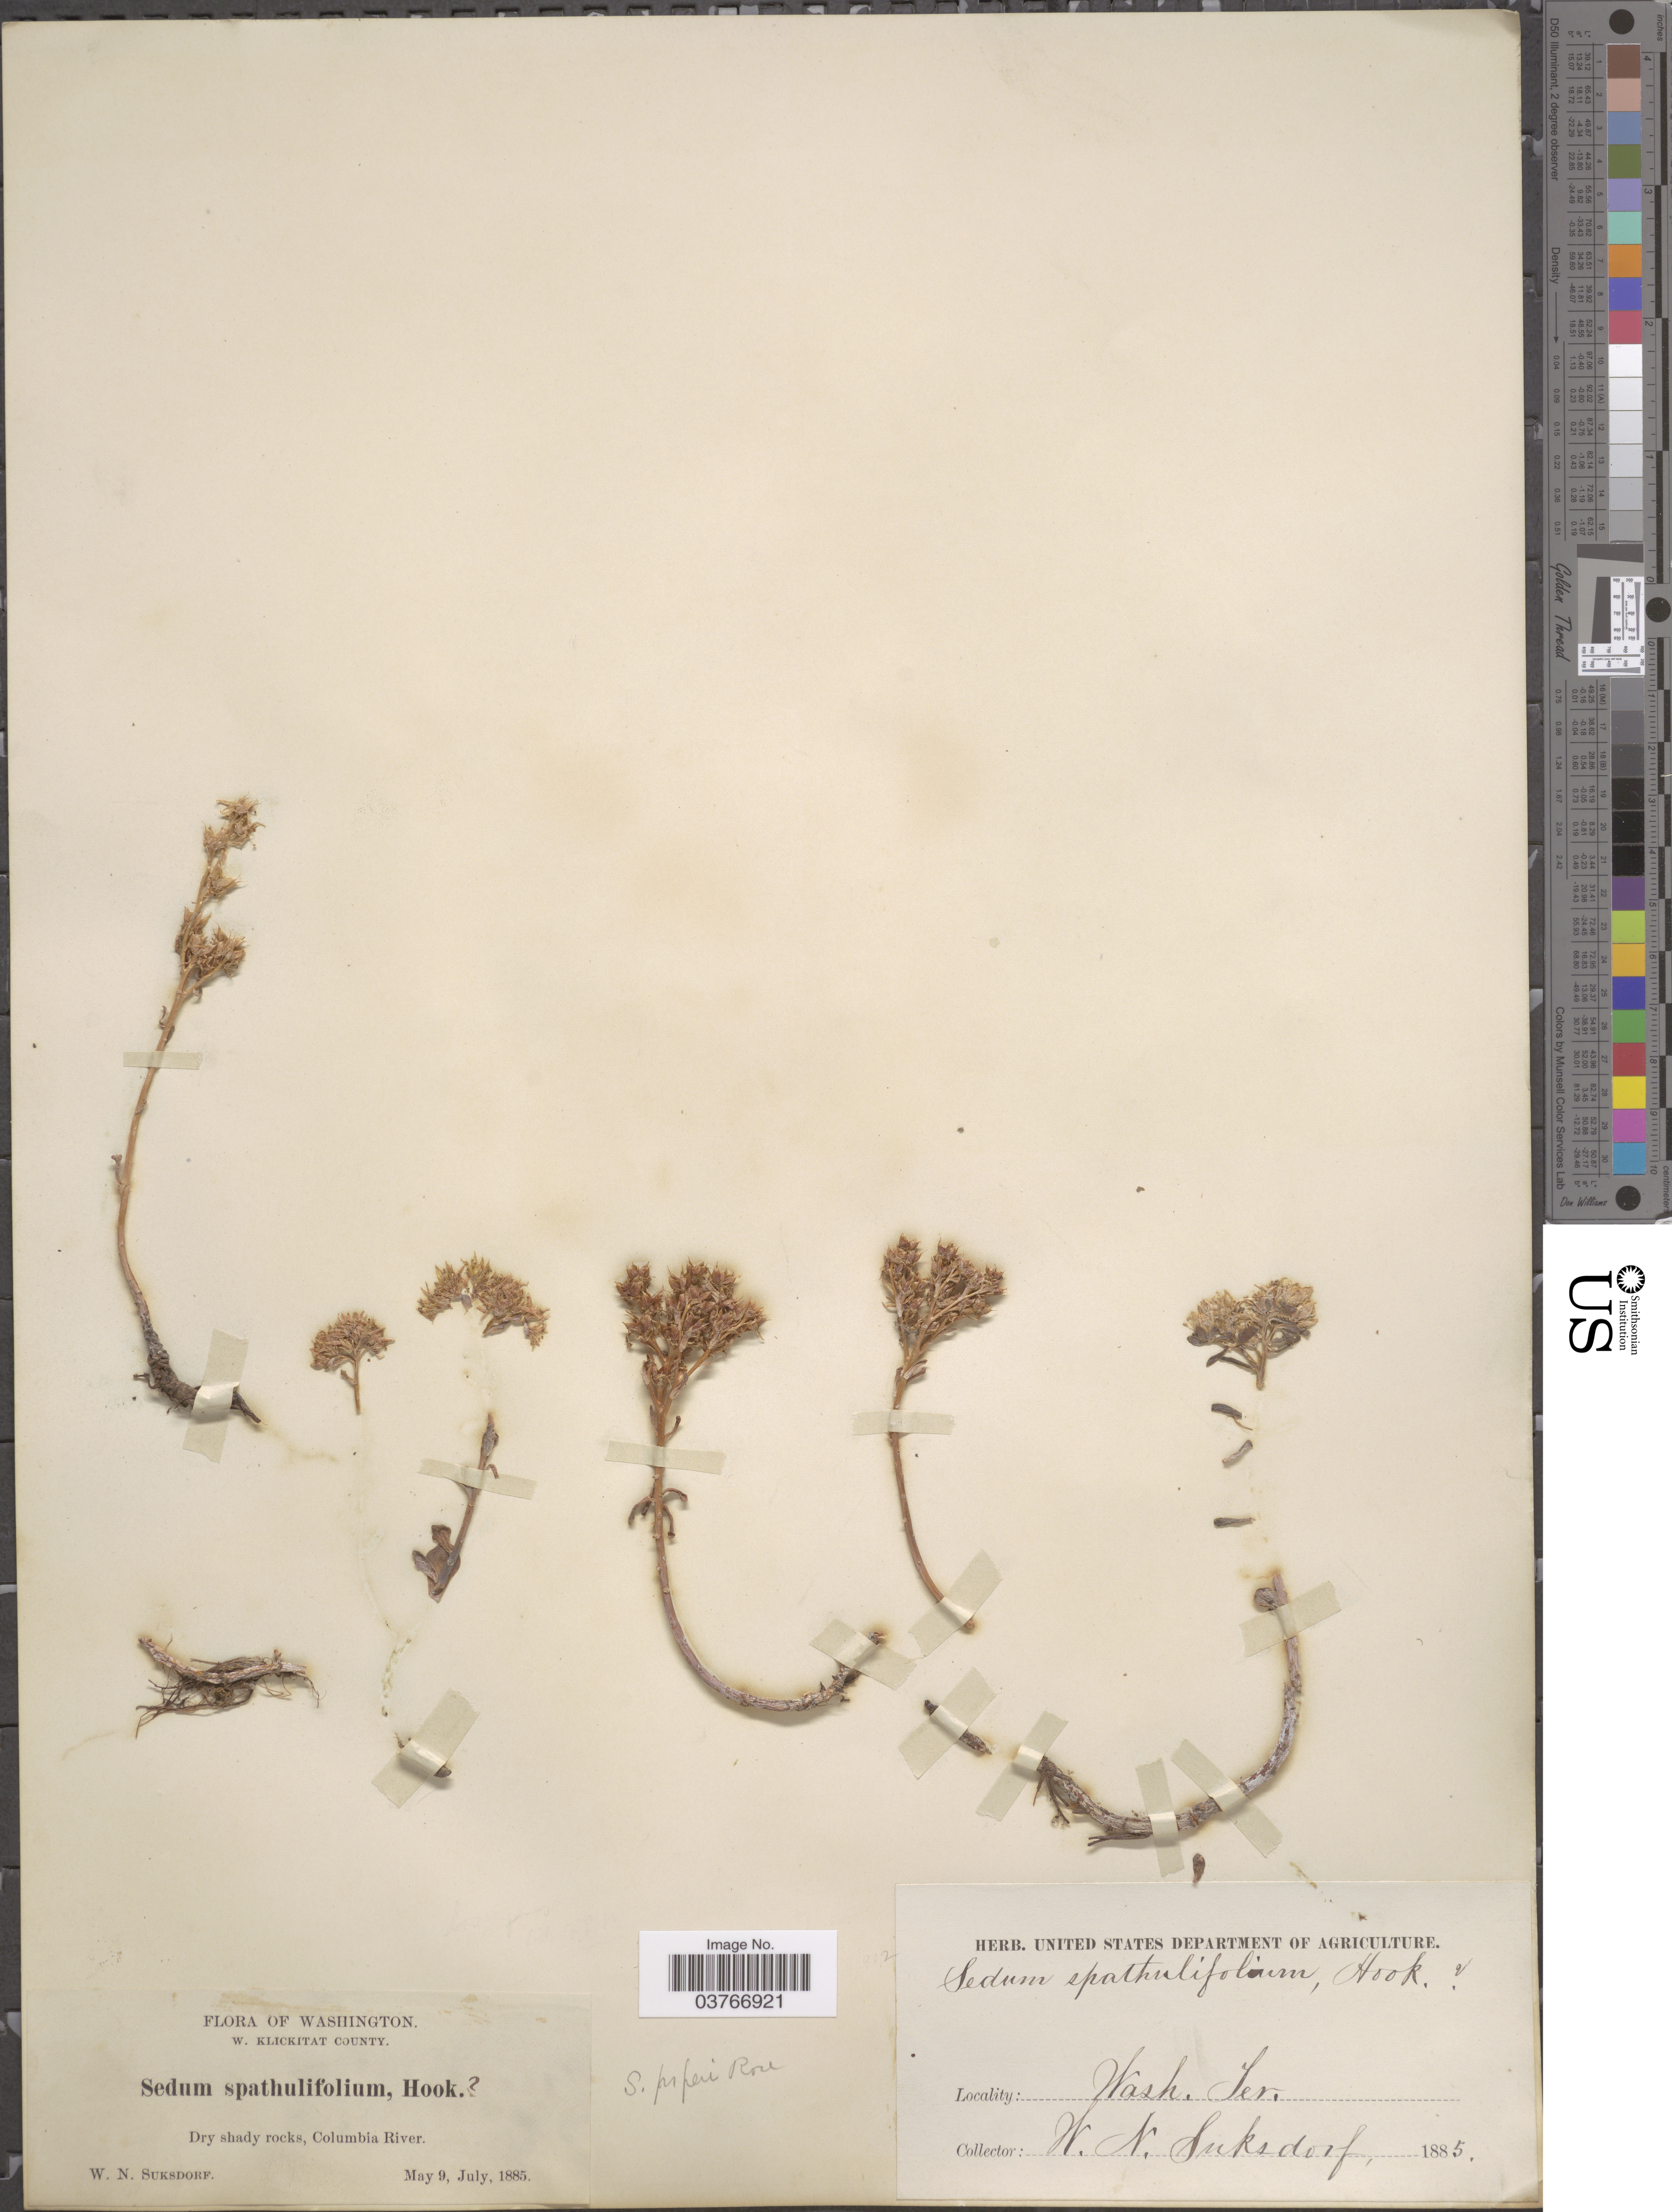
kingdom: Plantae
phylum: Tracheophyta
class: Magnoliopsida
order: Saxifragales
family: Crassulaceae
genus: Sedum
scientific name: Sedum sp.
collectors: W. N. Suksdorf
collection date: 1885-05-09/1885-07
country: United States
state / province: Washington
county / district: Klickitat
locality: W. Klickitat County. Columbia River. Wash. Ter.